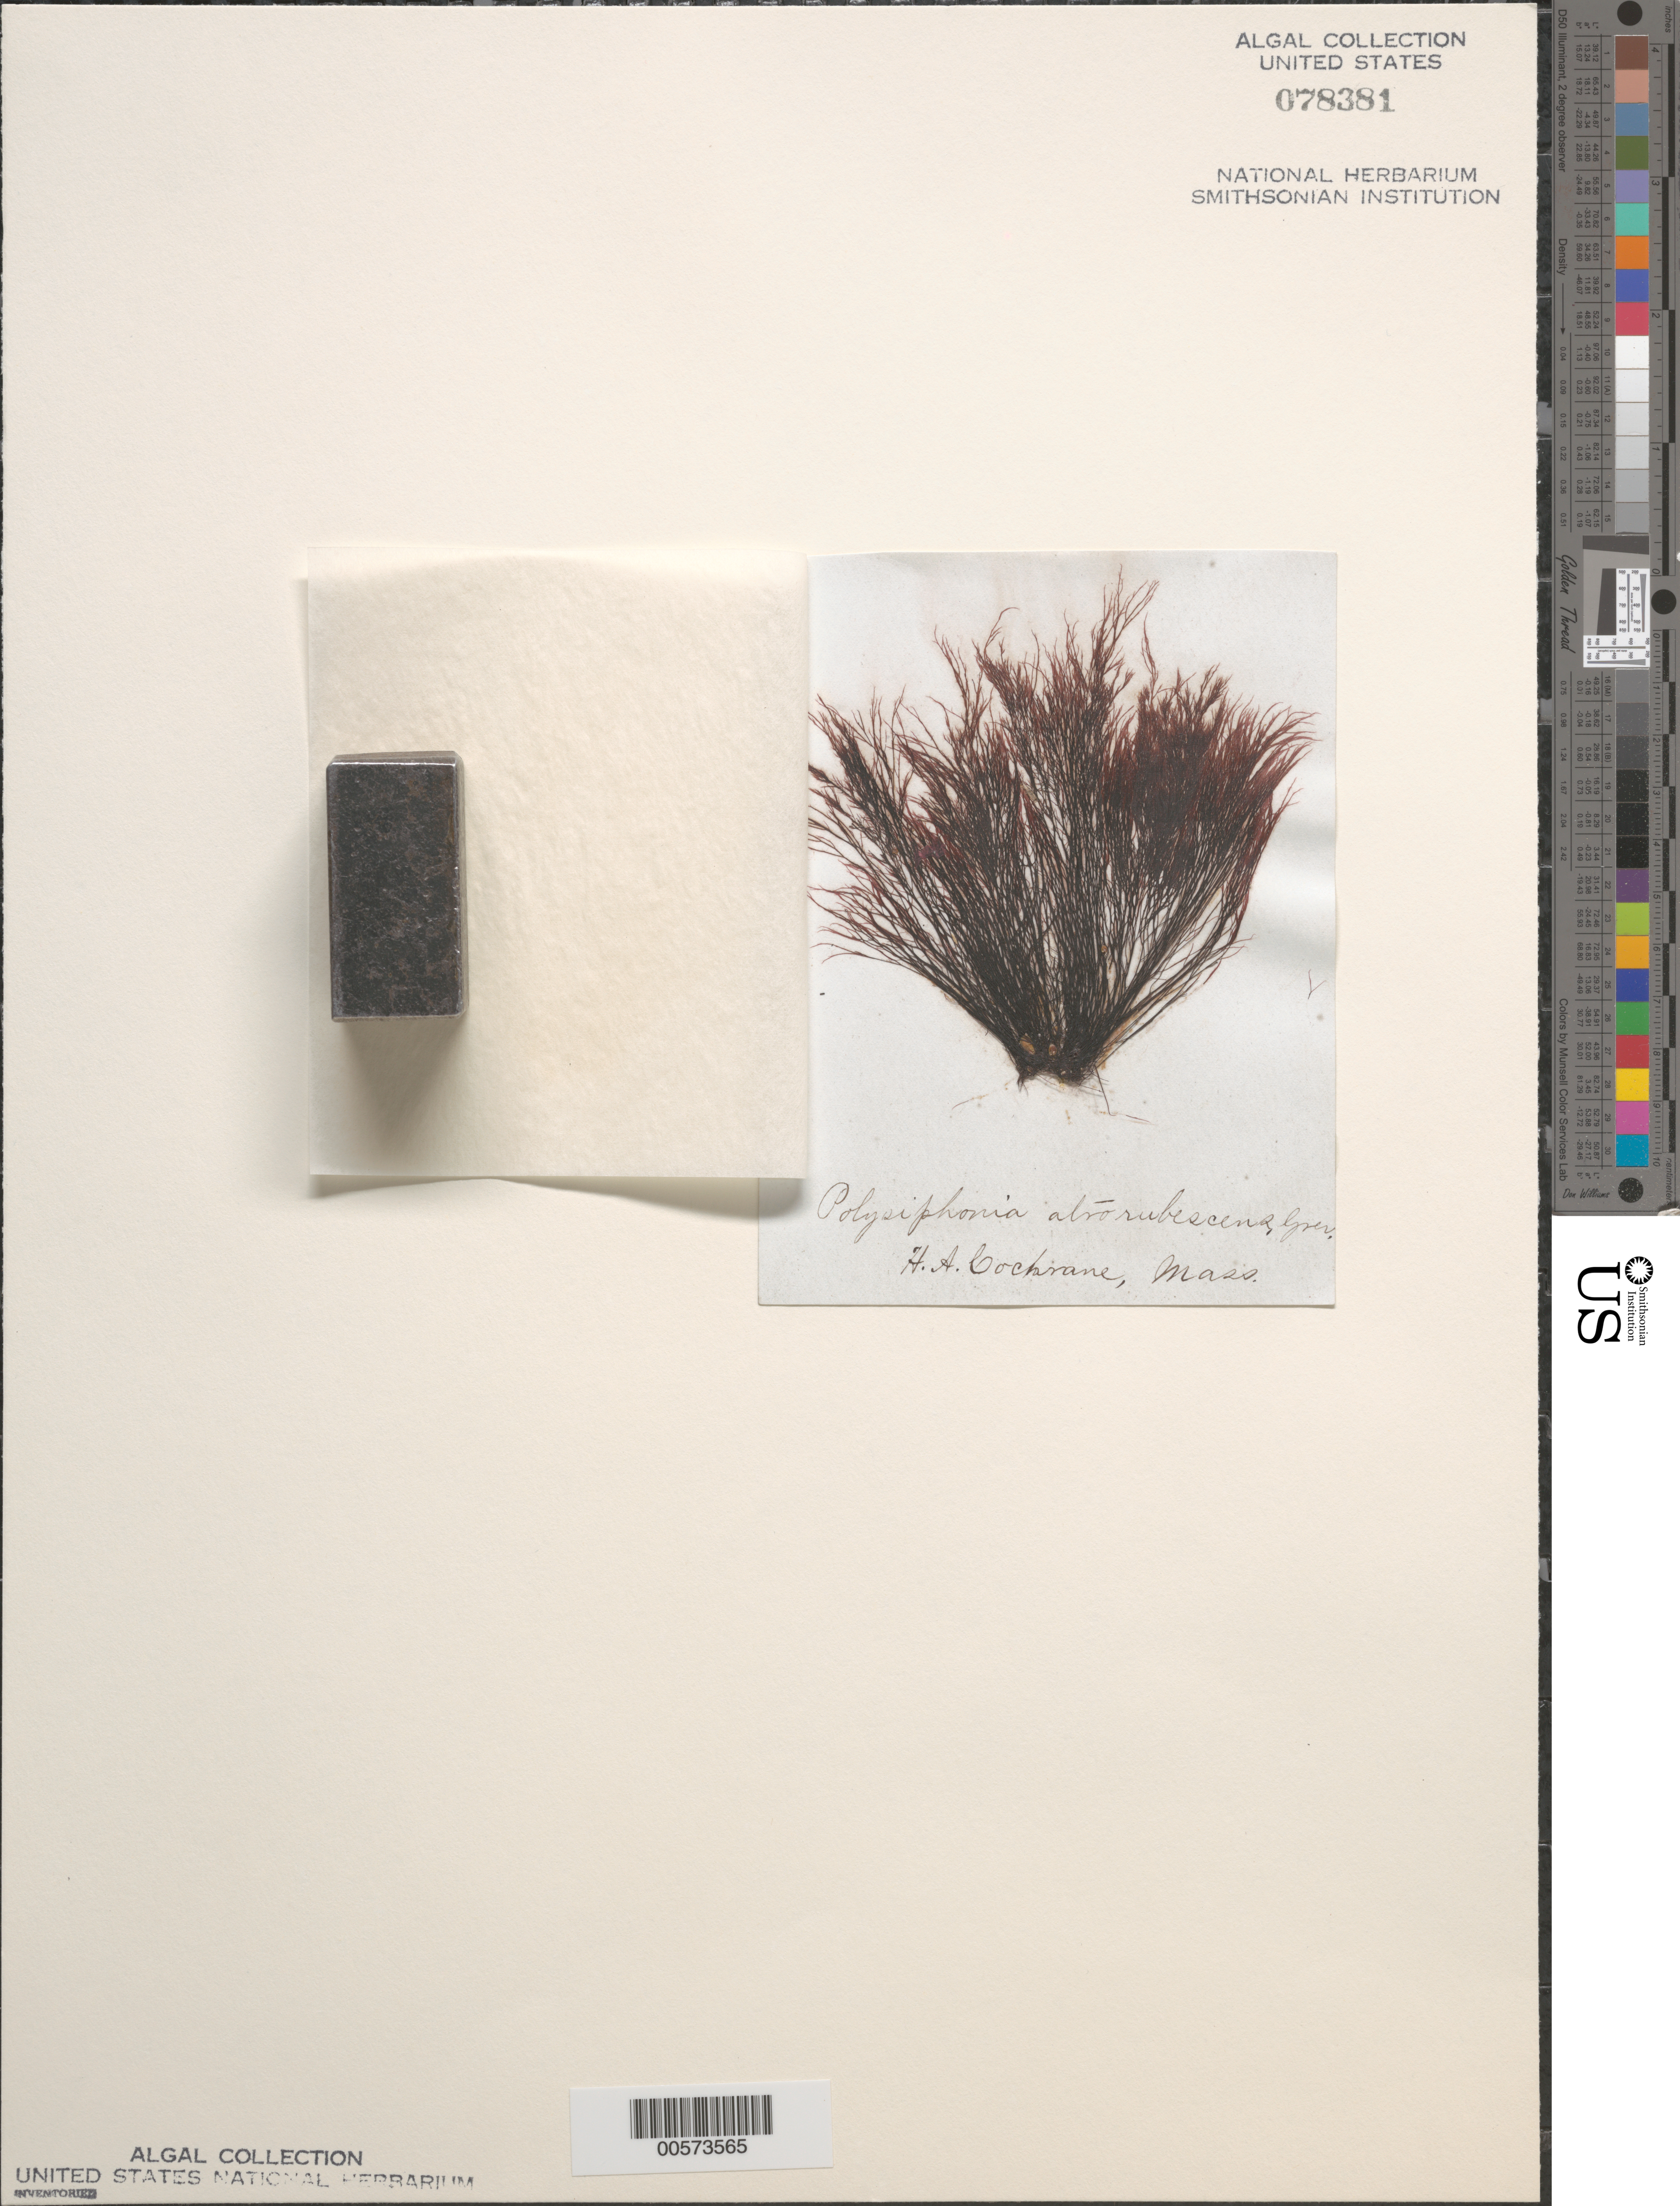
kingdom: Plantae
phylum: Rhodophyta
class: Florideophyceae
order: Ceramiales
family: Rhodomelaceae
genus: Vertebrata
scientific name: Vertebrata nigra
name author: (Hudson) Diaz-Tapia & Maggs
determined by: Algae name updating Project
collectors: H. Cochrane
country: United States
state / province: Massachusetts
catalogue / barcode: US 78381